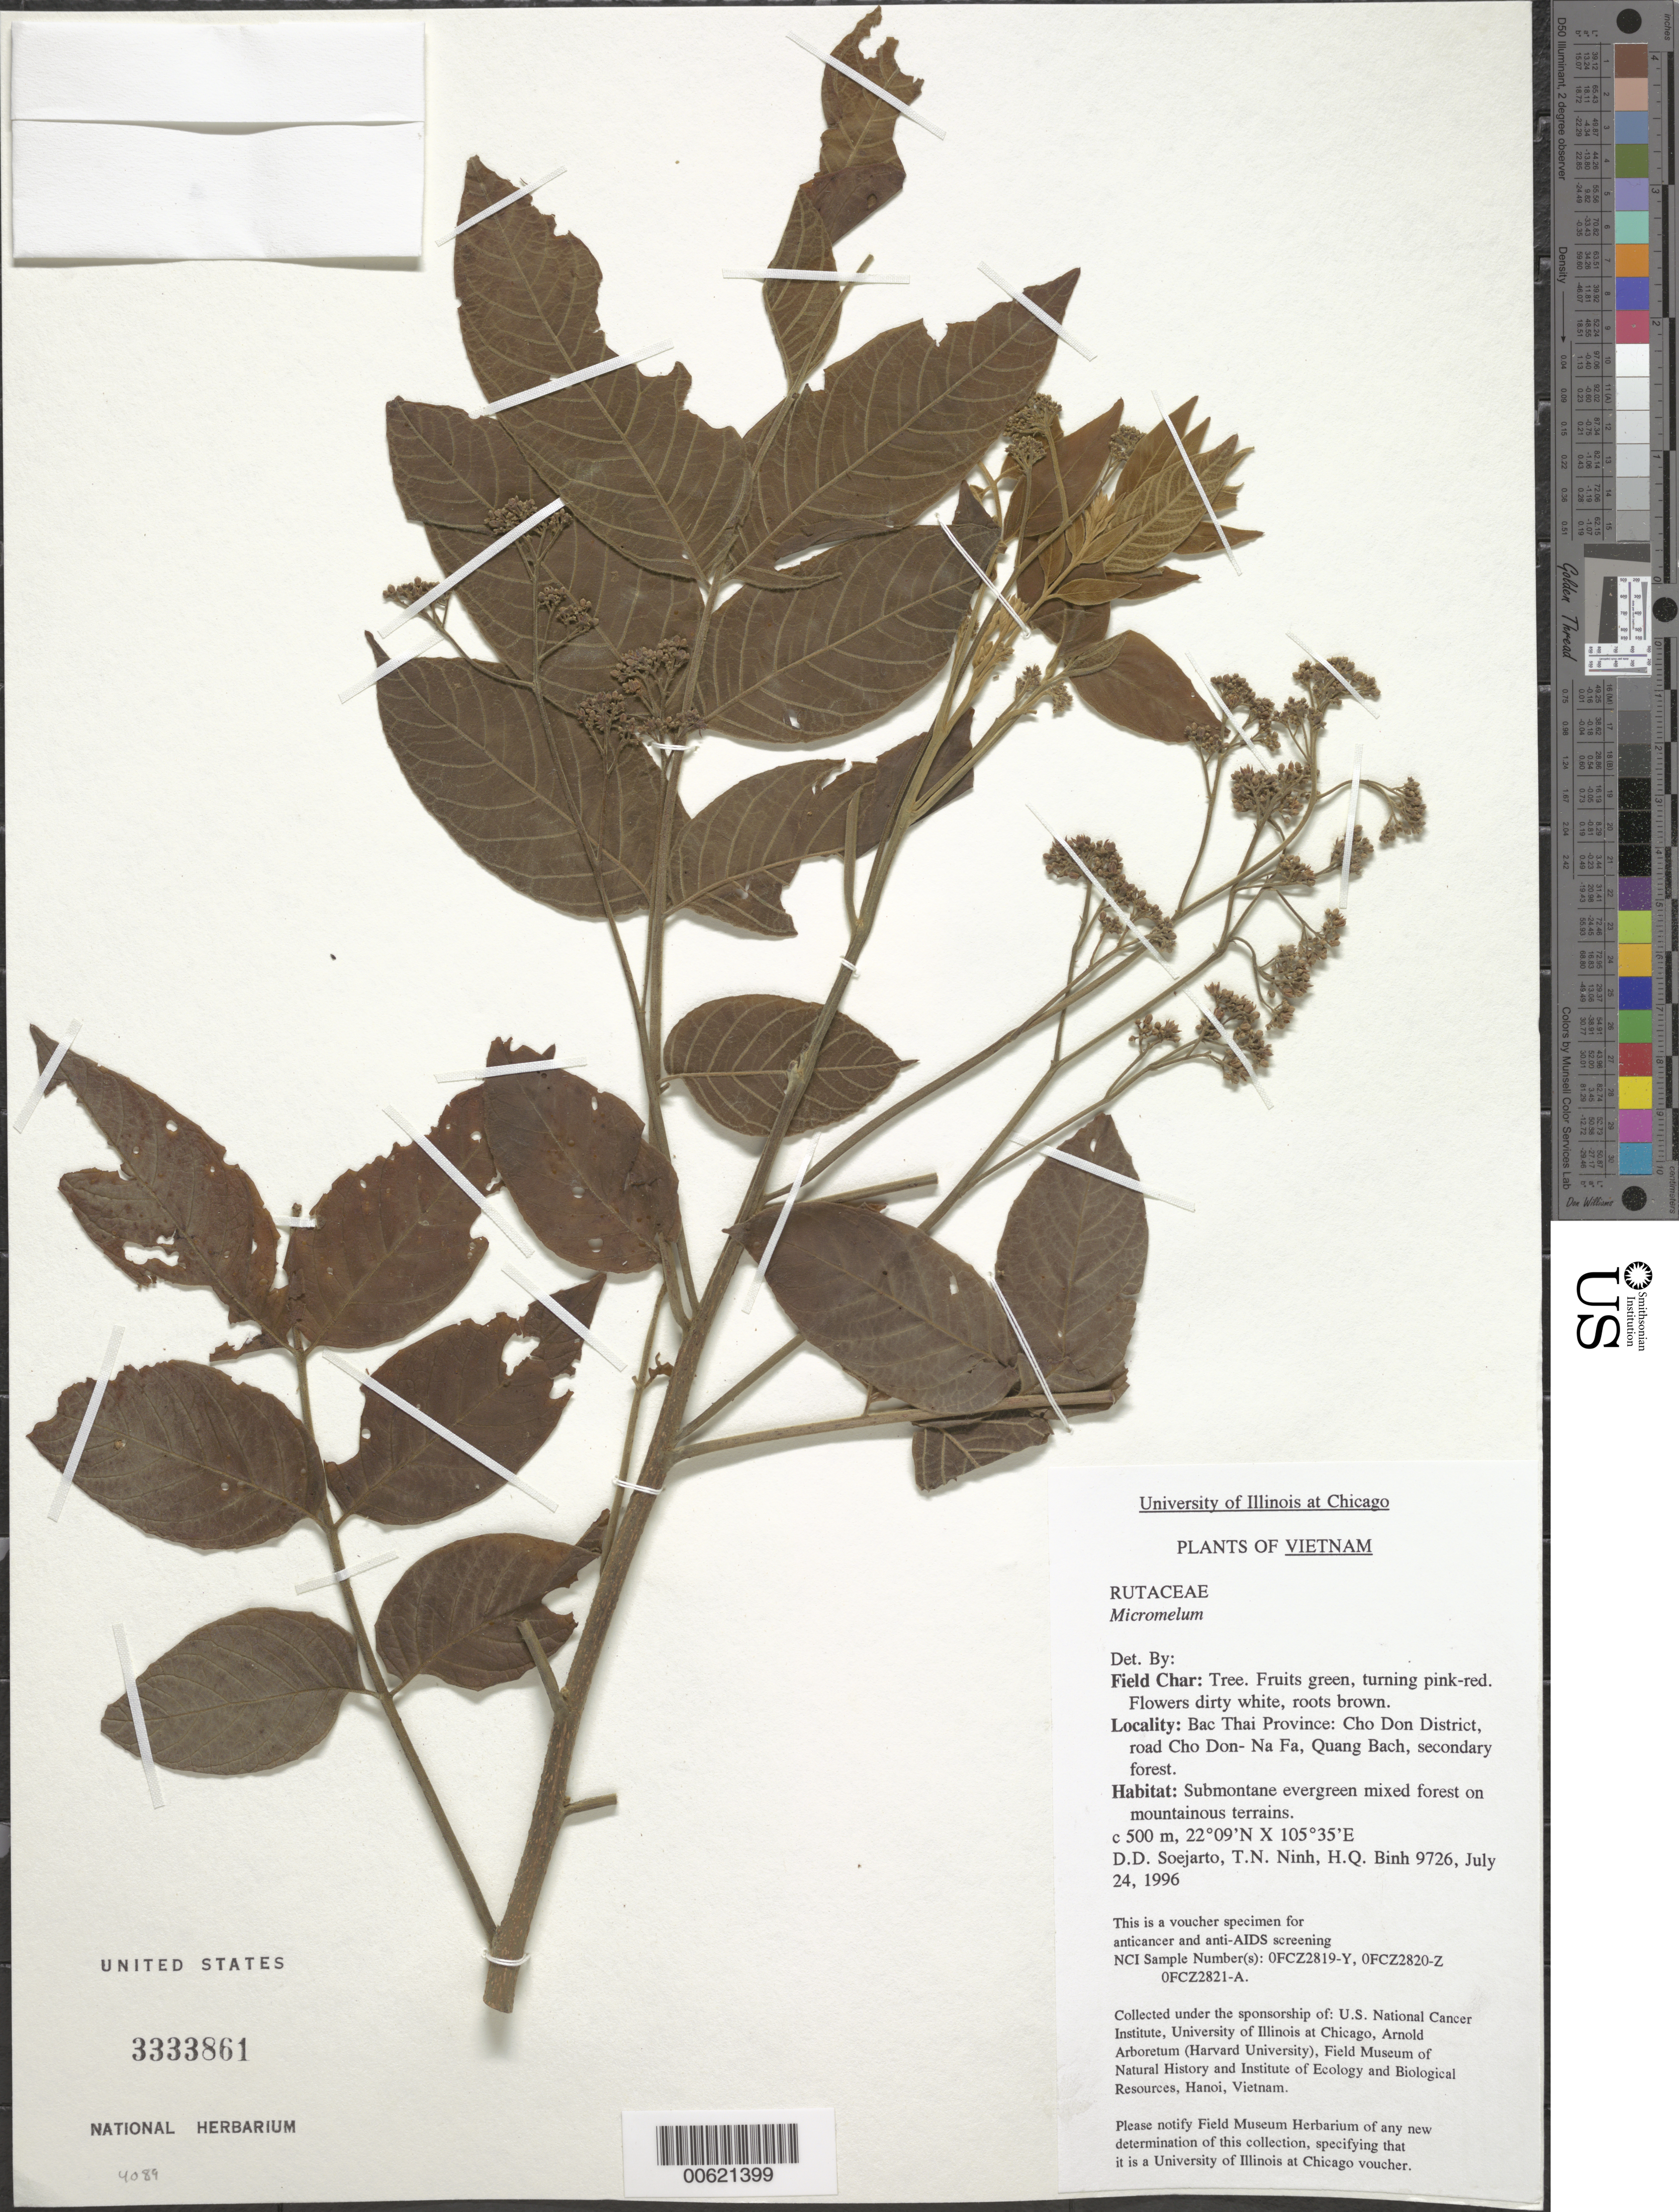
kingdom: Plantae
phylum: Tracheophyta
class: Magnoliopsida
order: Sapindales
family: Rutaceae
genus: Micromelum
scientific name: Micromelum sp.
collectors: T. N. Ninh & H. Q. Binh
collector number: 9726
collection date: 1996-07-24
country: Vietnam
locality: Bac Thai Province: Cho Don District, road Cho Don- Na Fa, Quang Bach.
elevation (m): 500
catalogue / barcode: US 3333861